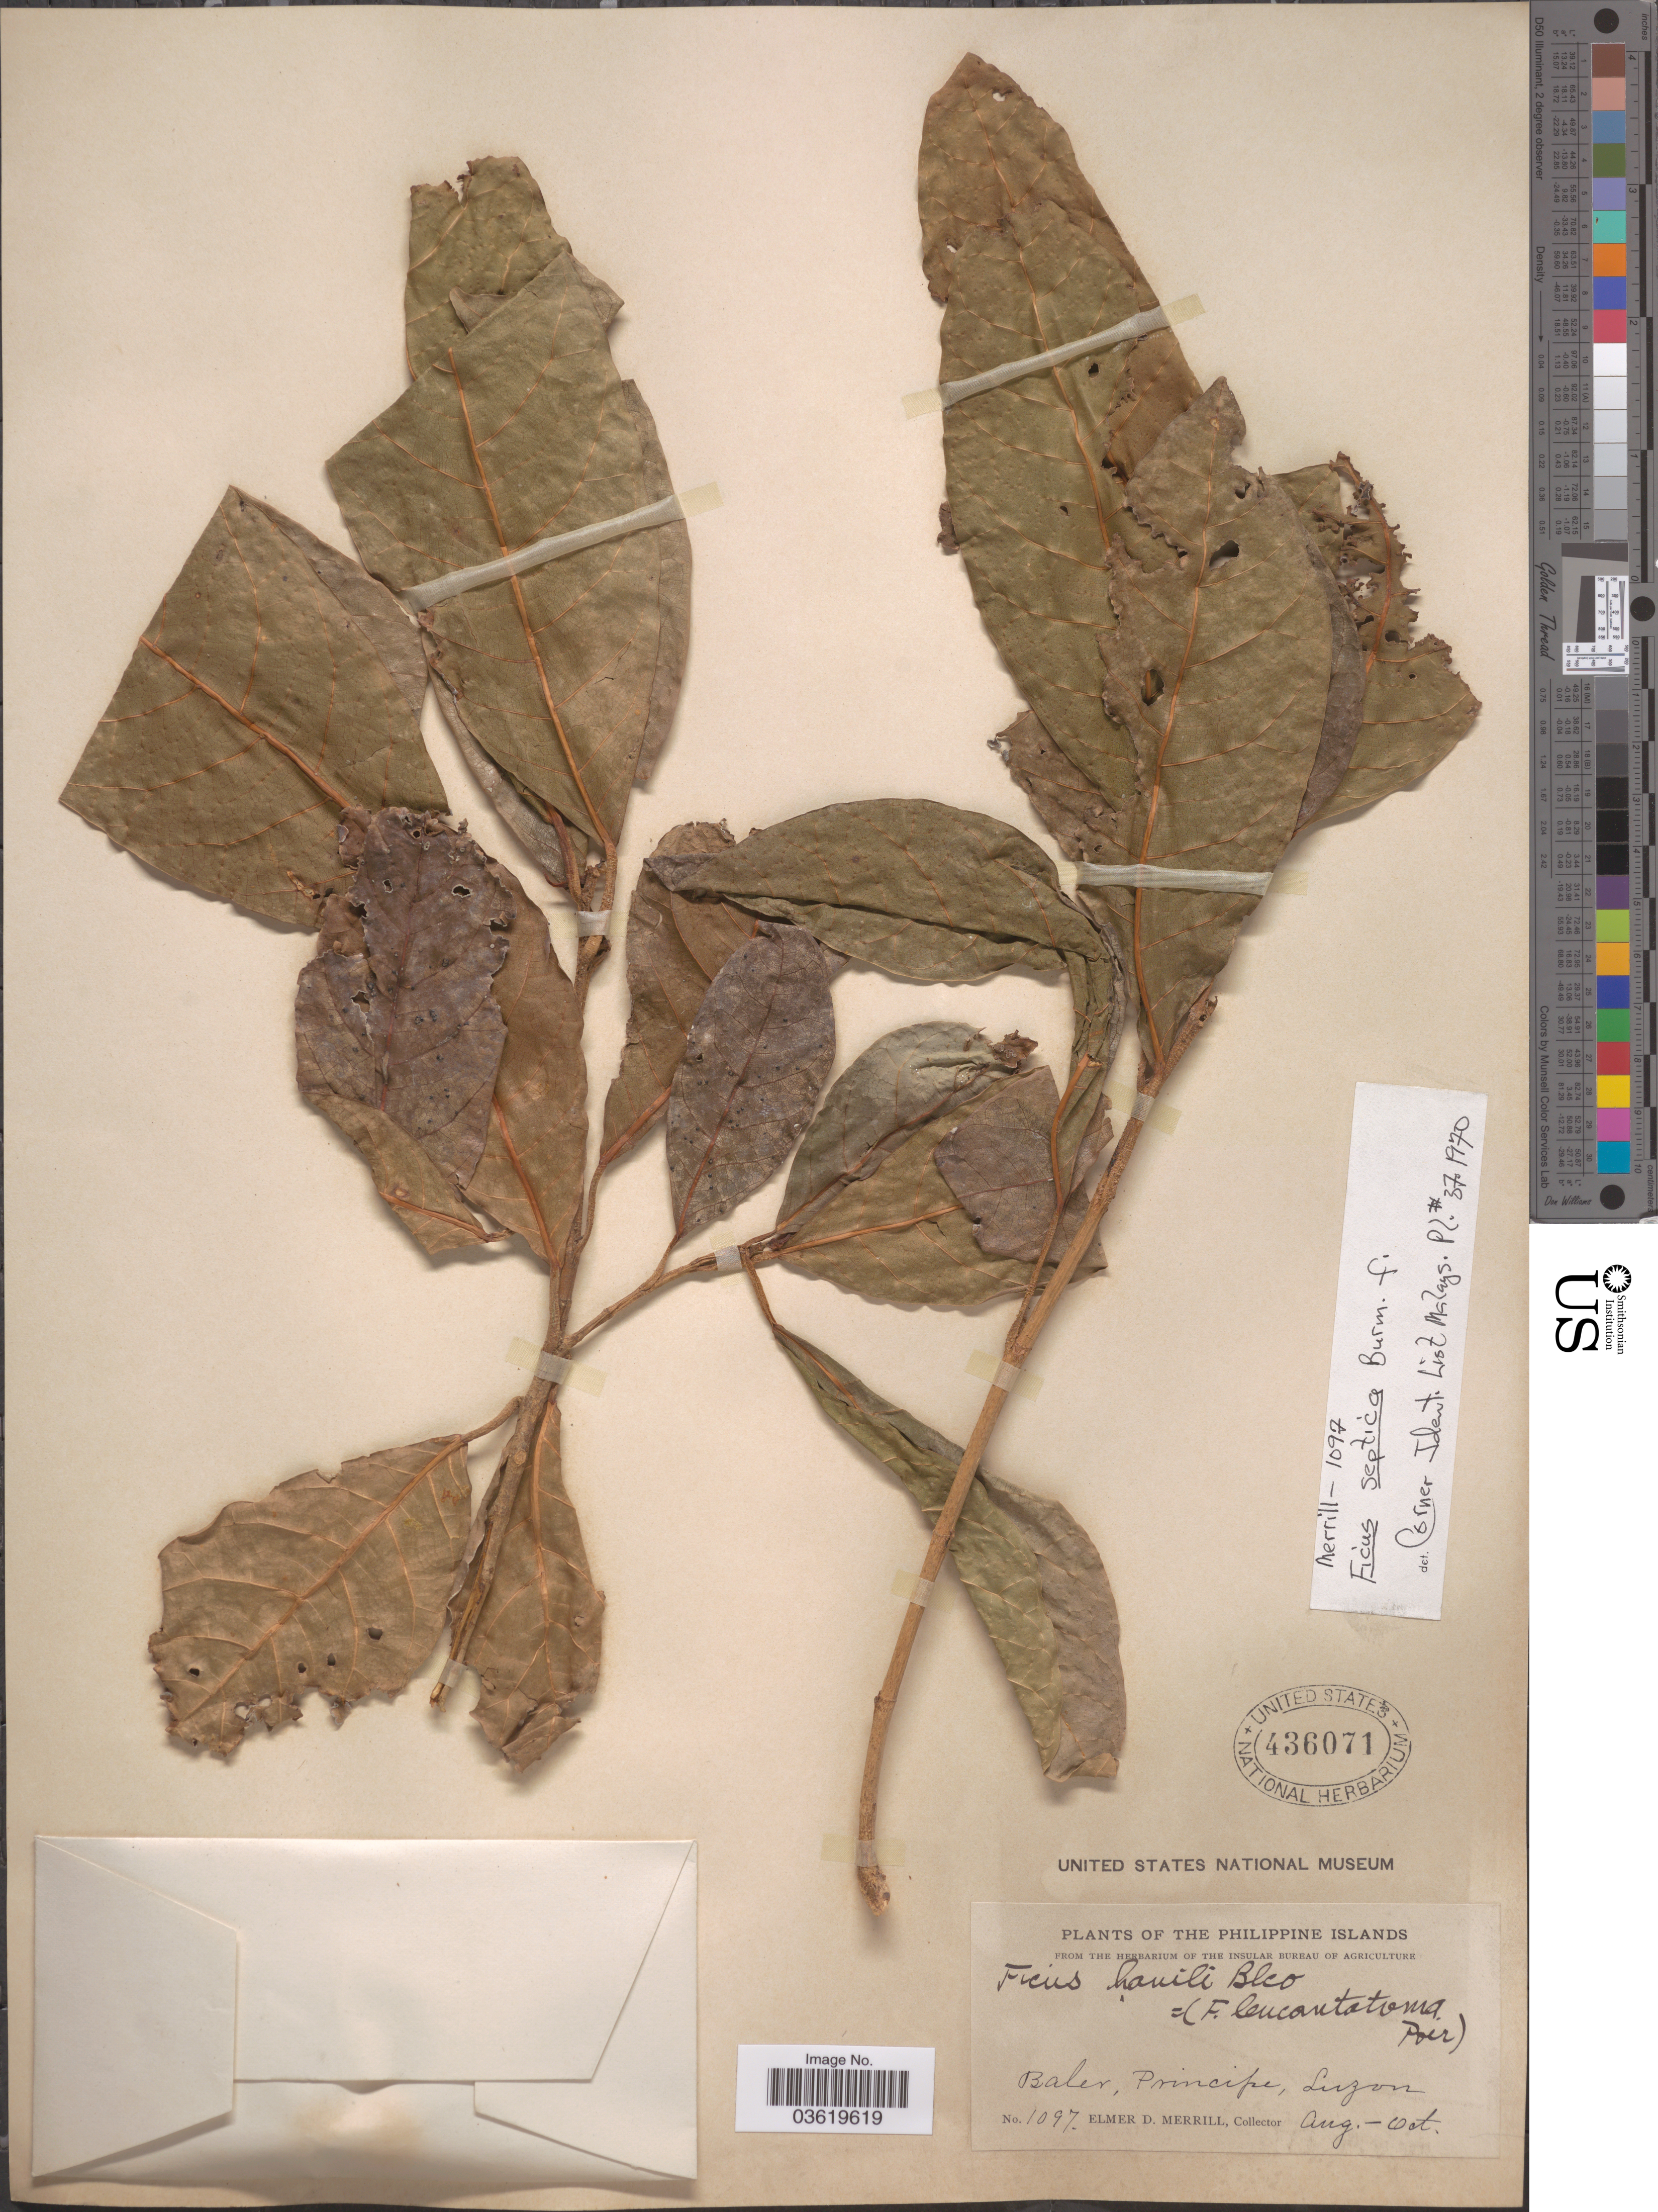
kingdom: Plantae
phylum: Tracheophyta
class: Magnoliopsida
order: Rosales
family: Moraceae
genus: Ficus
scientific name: Ficus septica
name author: Burm. f.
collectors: E. D. Merrill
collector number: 1097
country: Philippines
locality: Philippine Islands. Baler, Principe, Luzon.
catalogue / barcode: US 436071